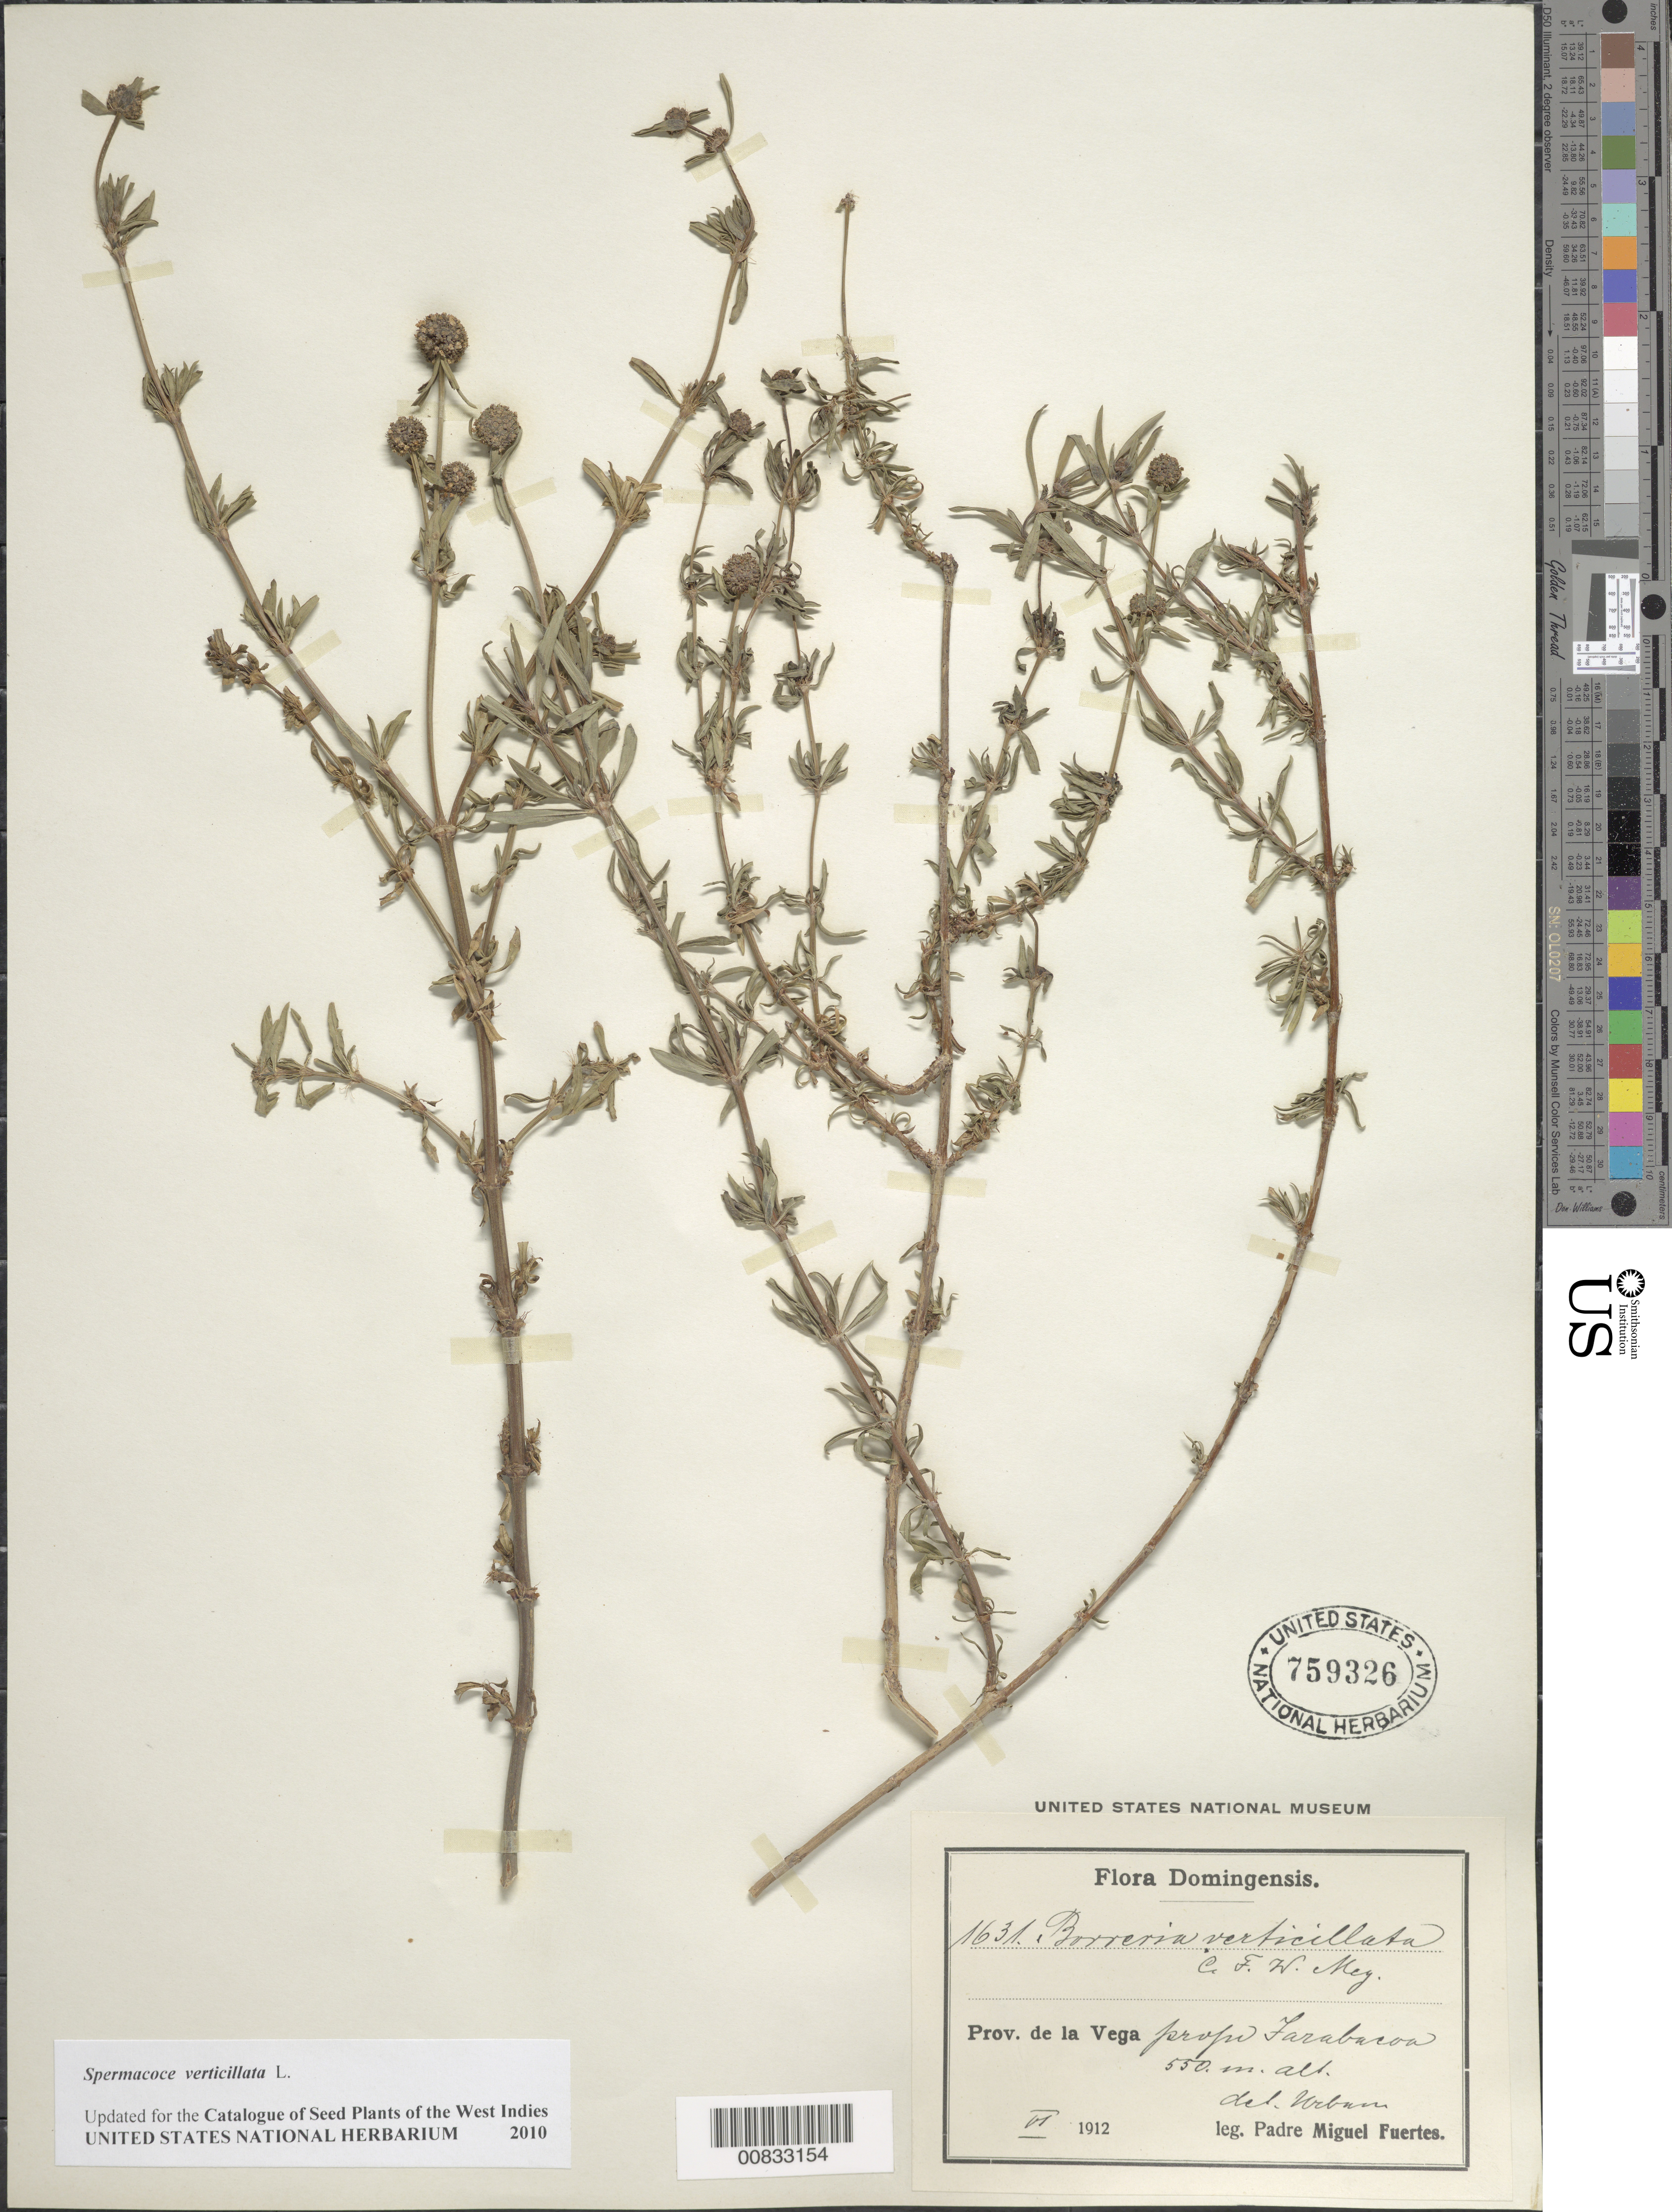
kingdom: Plantae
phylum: Tracheophyta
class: Magnoliopsida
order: Gentianales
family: Rubiaceae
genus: Spermacoce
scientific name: Spermacoce verticillata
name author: L.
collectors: M. D. Fuertes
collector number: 1631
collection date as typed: Jun 1912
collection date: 1912-06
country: Dominican Republic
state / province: La Vega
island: Hispaniola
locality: Jarabacoa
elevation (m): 550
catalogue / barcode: US 759326